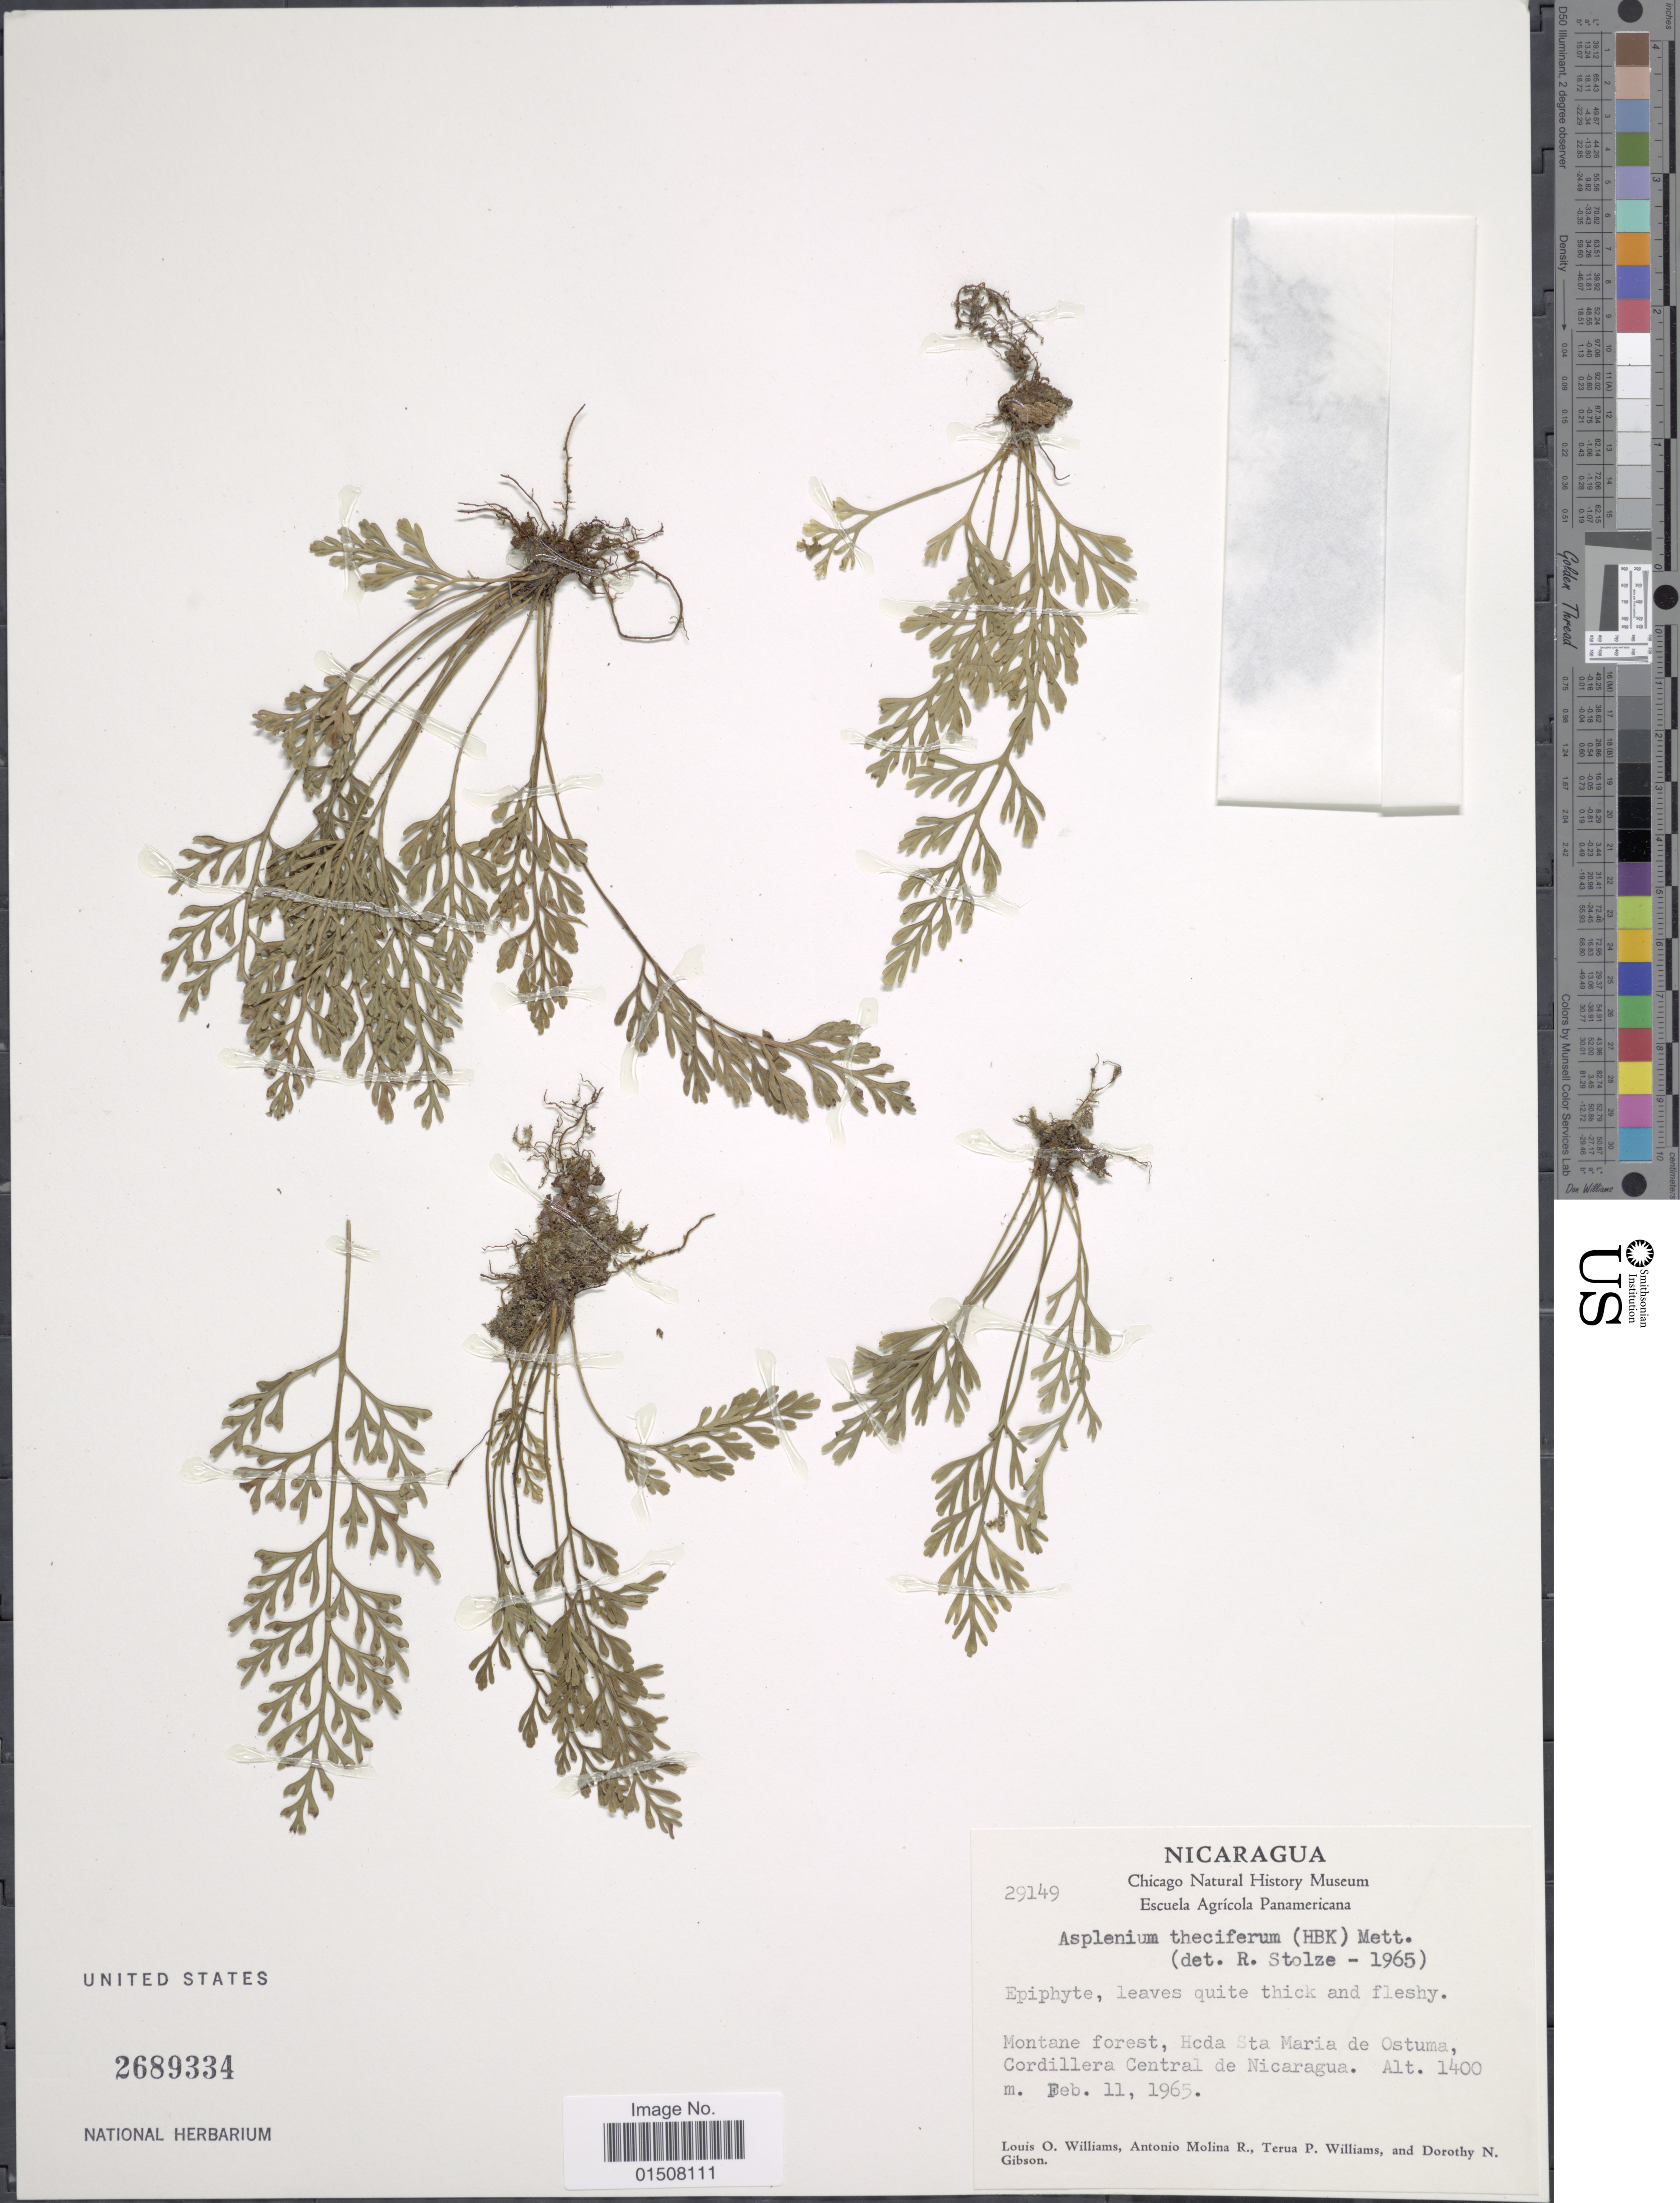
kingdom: Plantae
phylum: Tracheophyta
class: Polypodiopsida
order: Polypodiales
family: Aspleniaceae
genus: Asplenium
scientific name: Asplenium theciferum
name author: (Kunth) Mett.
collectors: L. O. Williams, A. Molina R., T. P. Williams & D. N. Gibson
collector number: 29149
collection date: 1965-02-11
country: Nicaragua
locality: Montane forest, Hoda Sta Maria de Ostuma, Cordillera Central de Nicaragua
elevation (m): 1400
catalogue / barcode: US 2689334